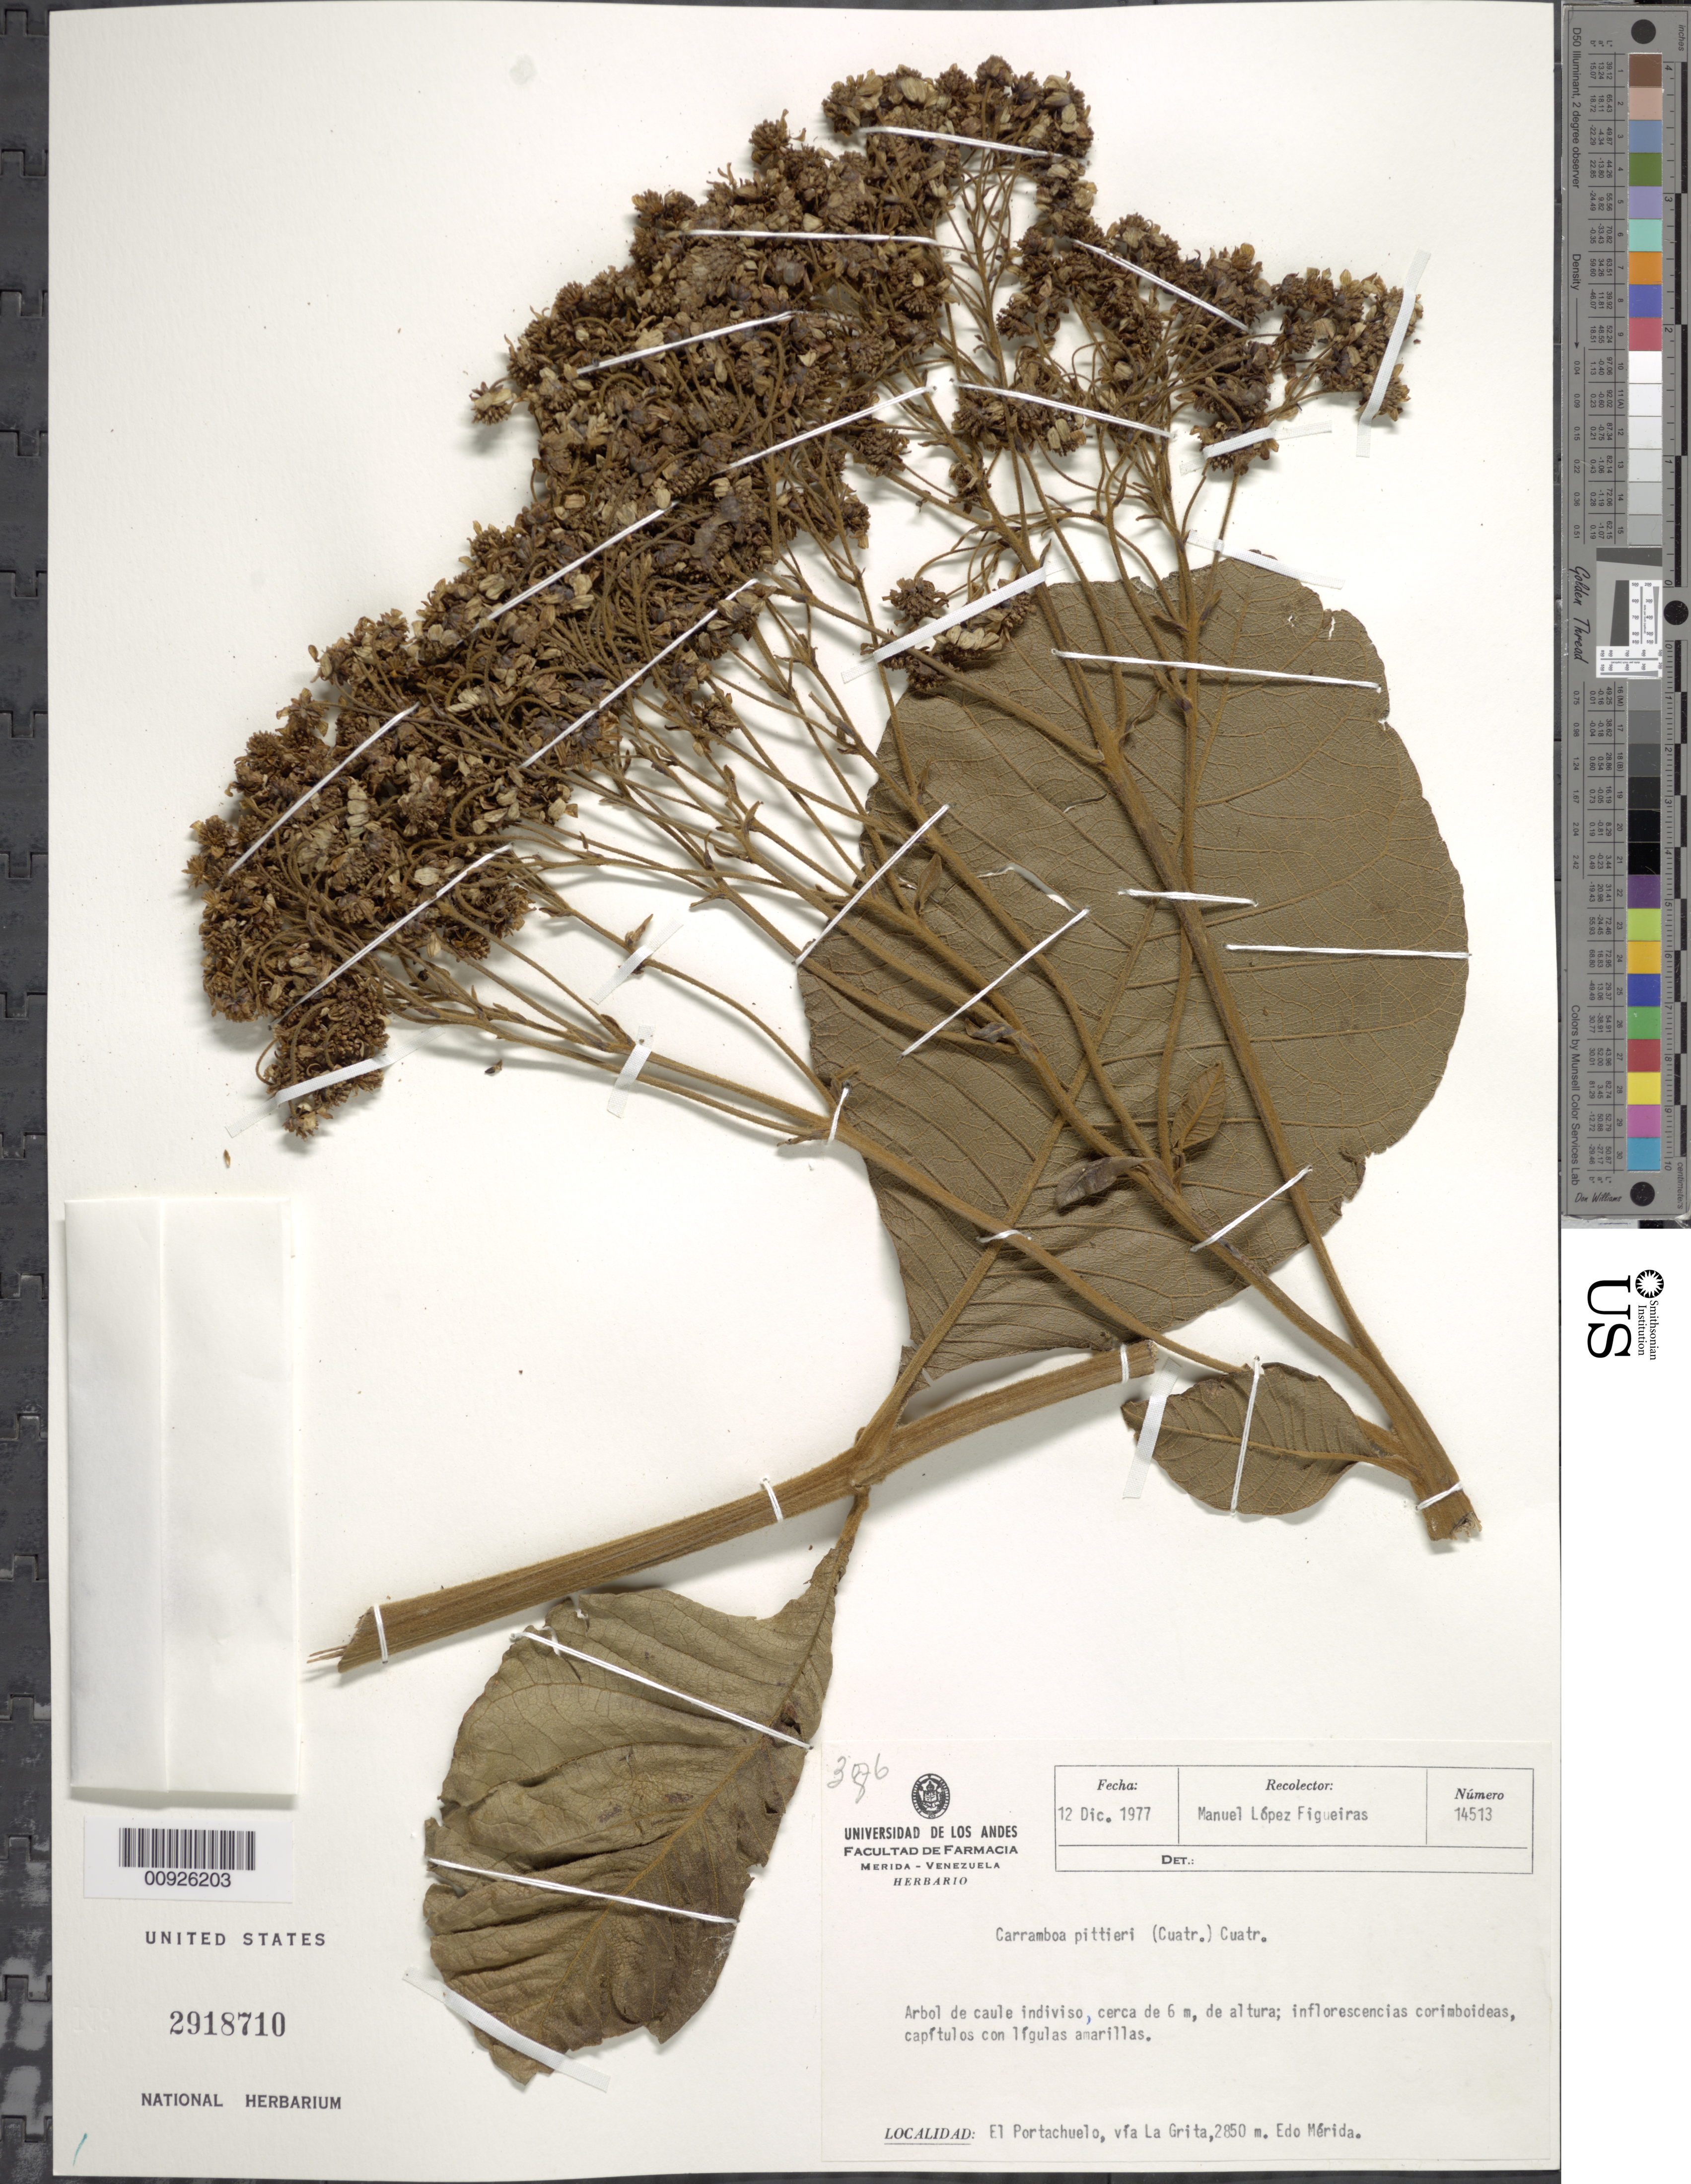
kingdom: Plantae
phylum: Tracheophyta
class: Magnoliopsida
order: Asterales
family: Asteraceae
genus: Carramboa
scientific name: Carramboa badilloi var. pittieri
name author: (Cuatrec.) Cuatrec.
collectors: M. López Figueiras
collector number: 14513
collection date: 1977-12-12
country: Venezuela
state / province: Mérida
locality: El Portachuelo, via La Grita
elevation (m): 2850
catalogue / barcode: US 2918709